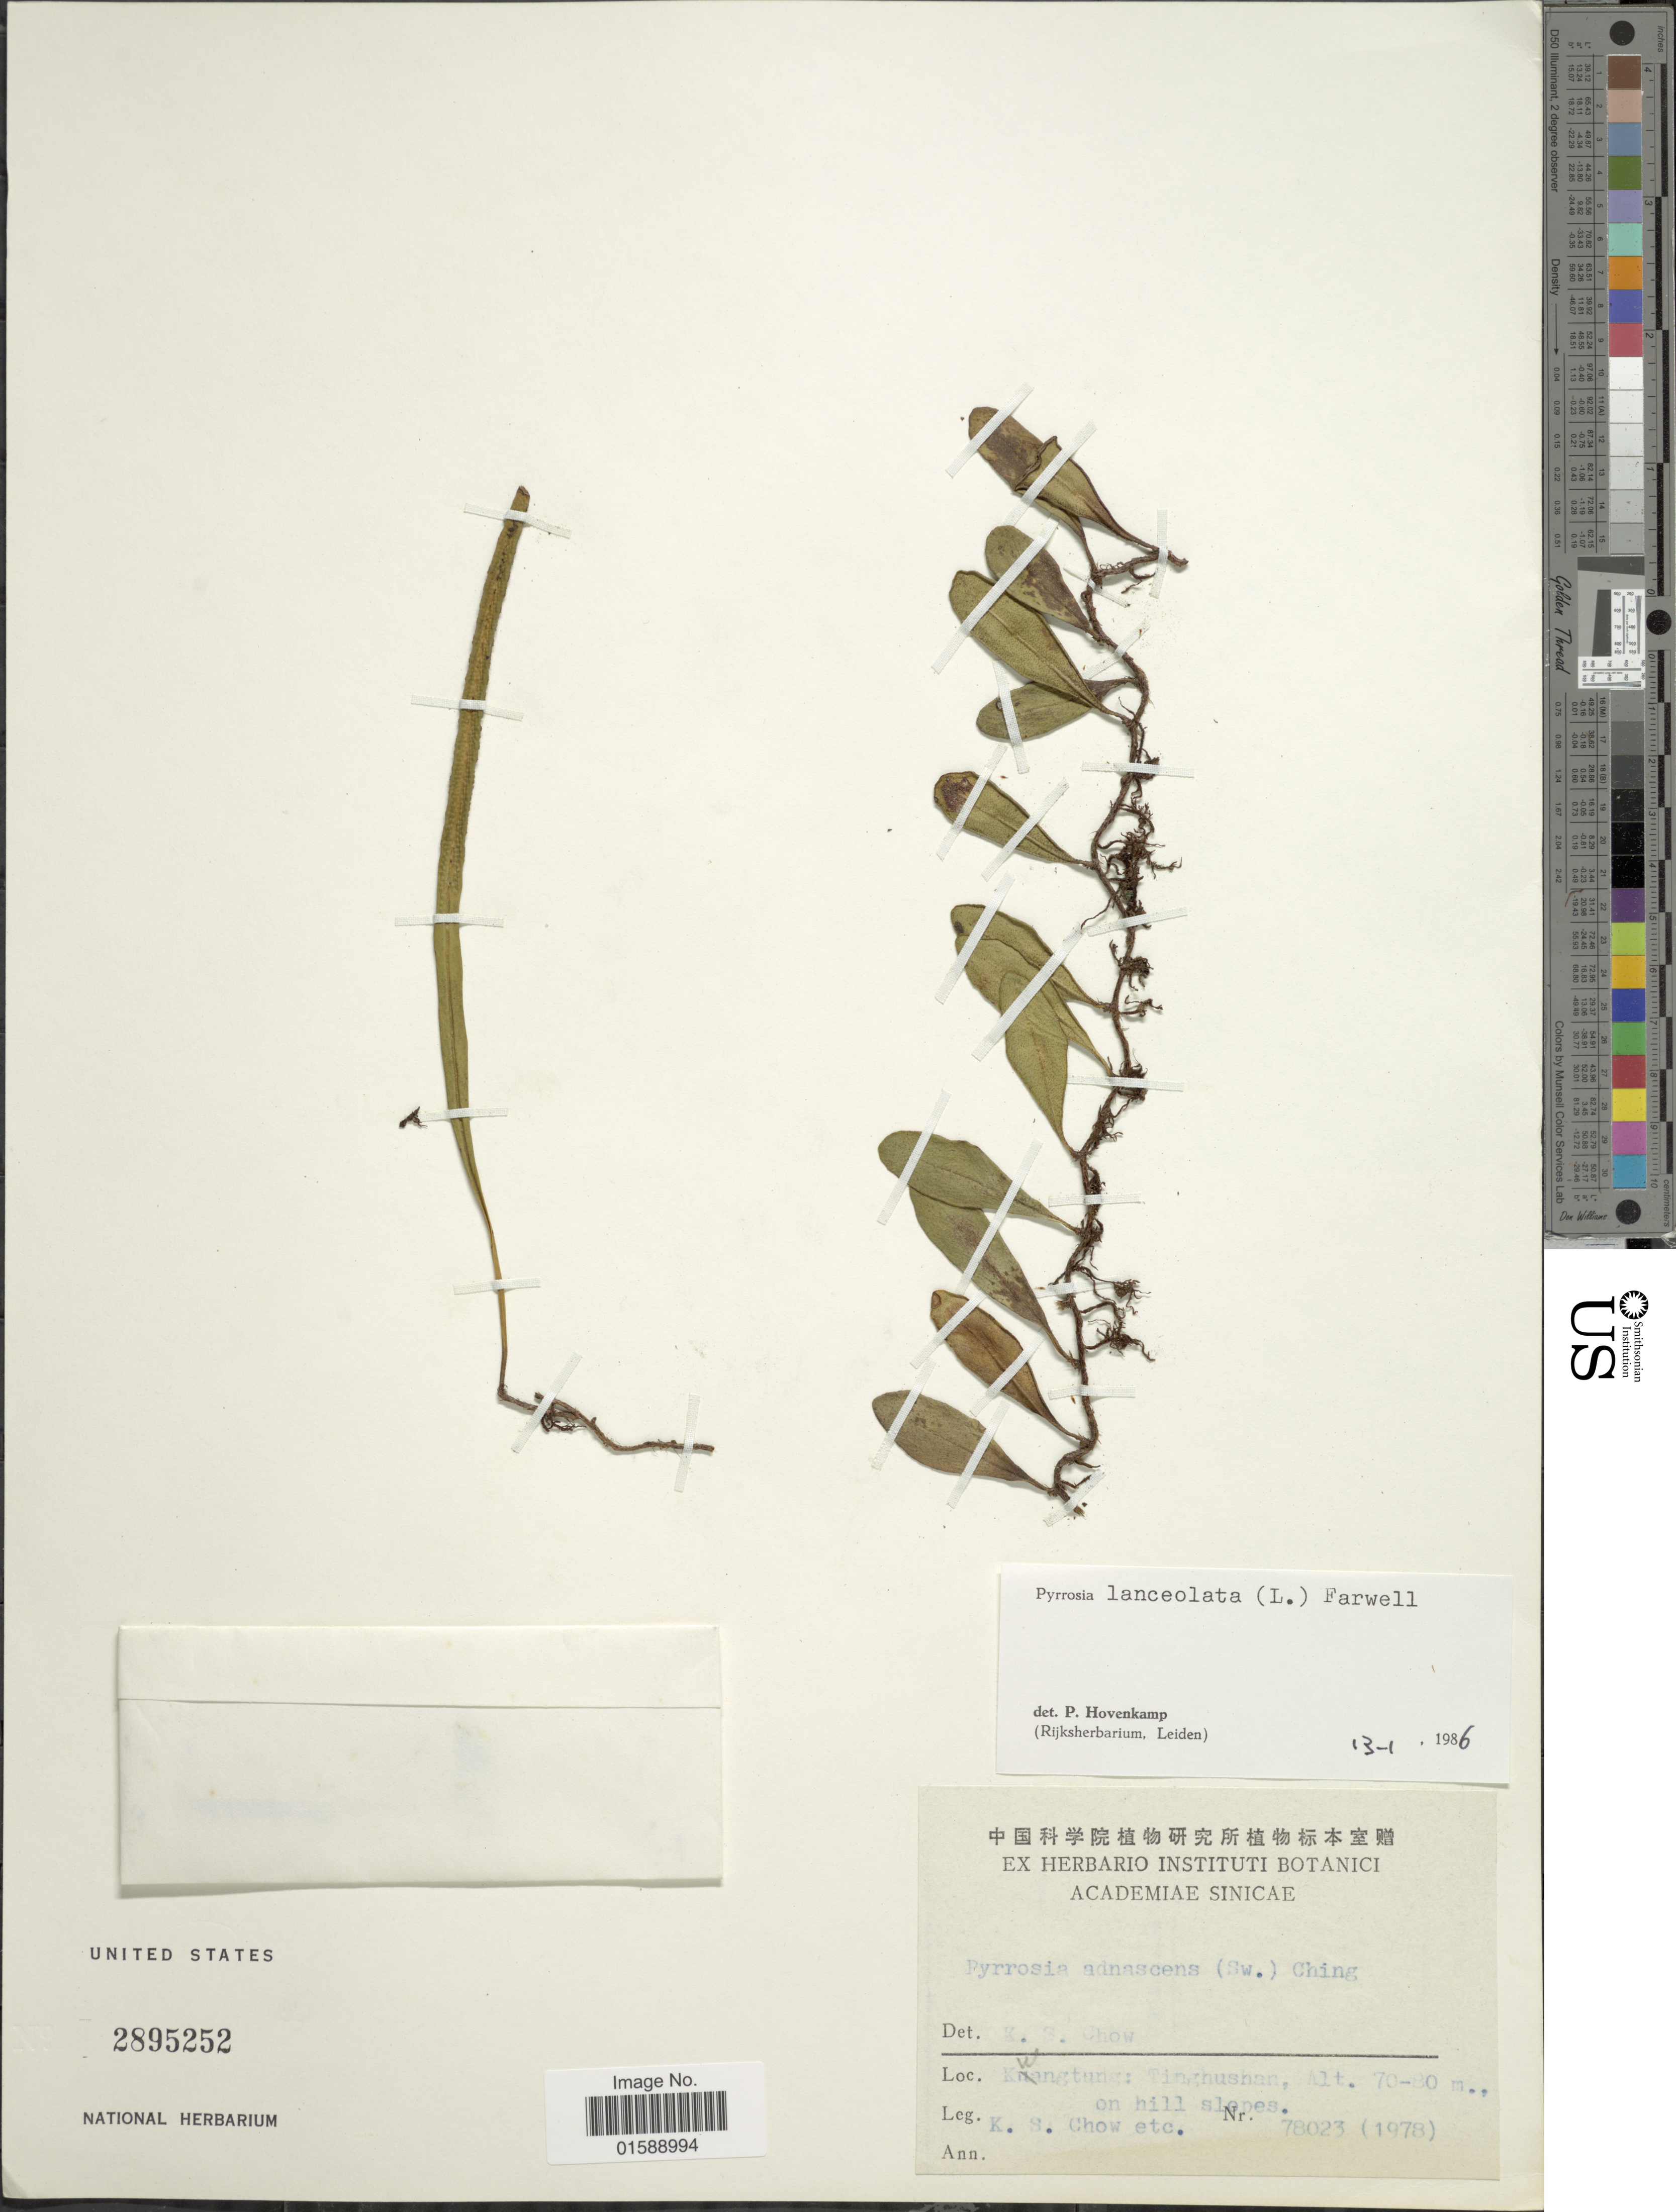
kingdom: Plantae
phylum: Tracheophyta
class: Polypodiopsida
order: Polypodiales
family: Polypodiaceae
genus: Pyrrosia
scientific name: Pyrrosia lanceolata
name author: (L.) Farw.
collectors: K. S. Chow & et al.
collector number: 78023 (1978)?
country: China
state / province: Guangdong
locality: Kwangtung: Tinghushan. on hill slopes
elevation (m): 70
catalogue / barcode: US 2895252